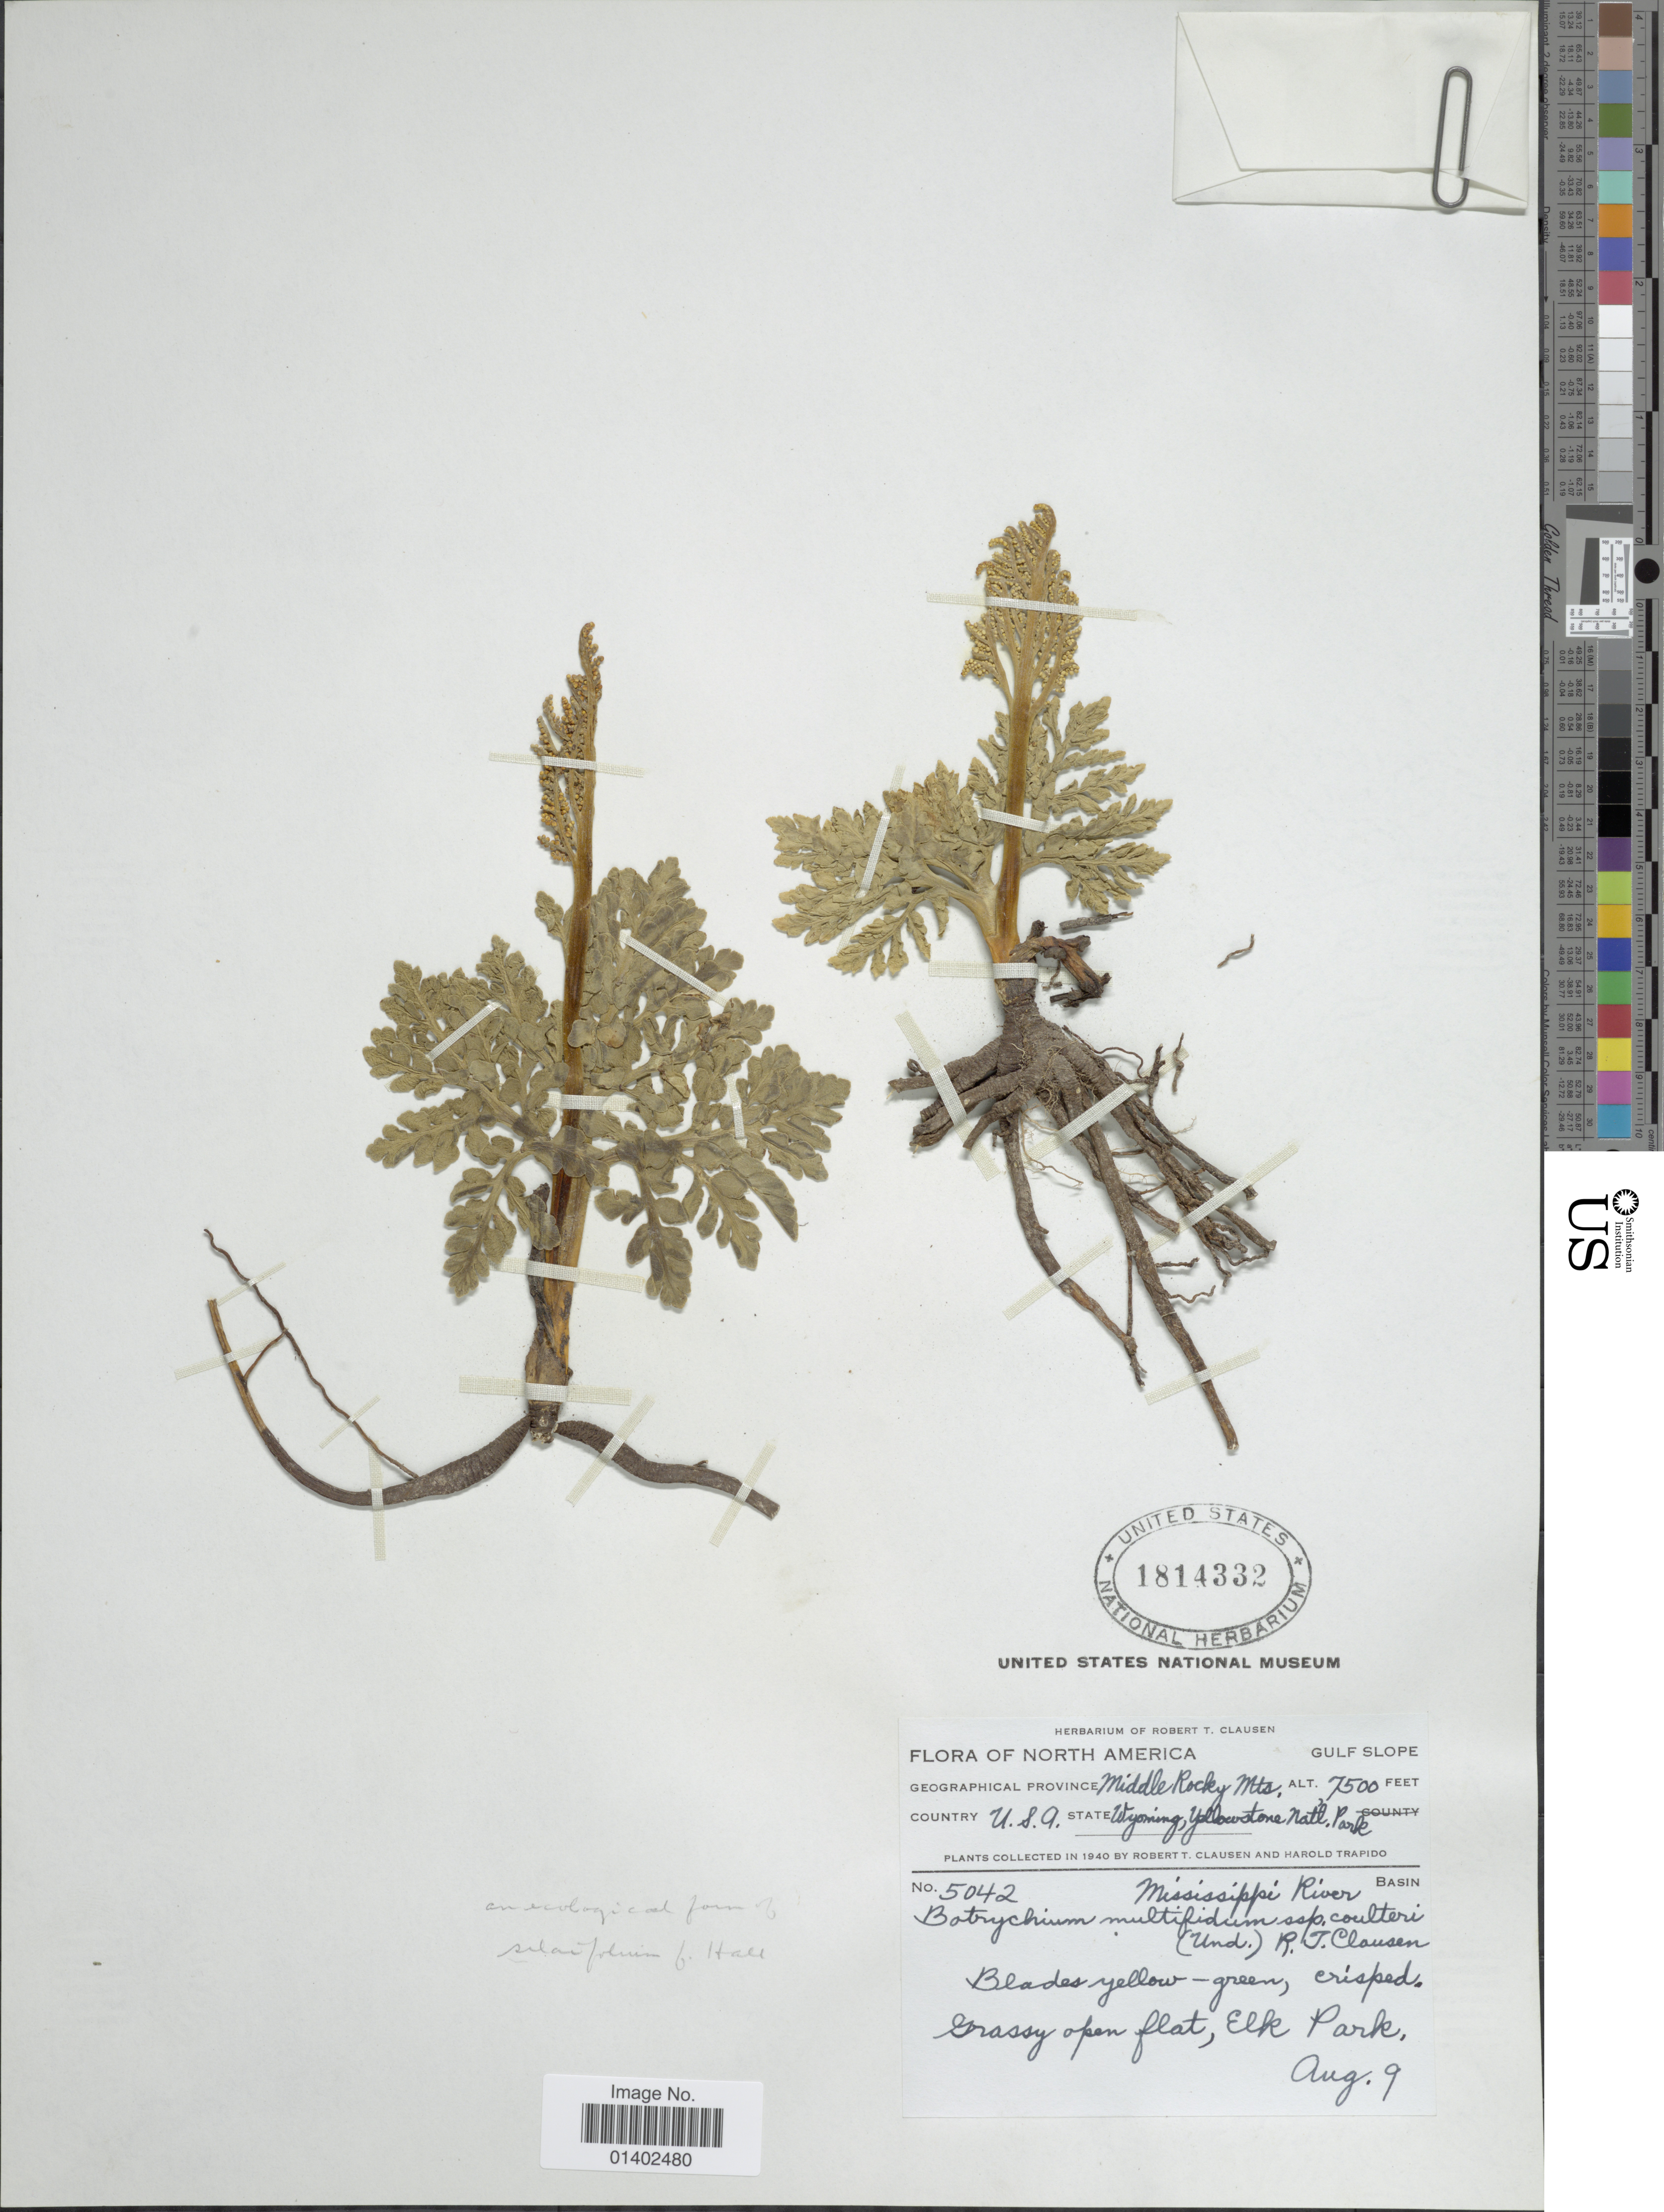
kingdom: Plantae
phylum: Tracheophyta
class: Polypodiopsida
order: Ophioglossales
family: Ophioglossaceae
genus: Botrychium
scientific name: Botrychium multifidum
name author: (J.F. Gmel.) Rupr.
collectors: R. T. Clausen & H. Trapido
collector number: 5042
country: United States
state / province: Wyoming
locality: Geographical Province Middle Rocky Mts, Yellowstone Nat. Park, Mississippi River Basin, grassy open flat, Elk Park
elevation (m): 2286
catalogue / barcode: US 1814332